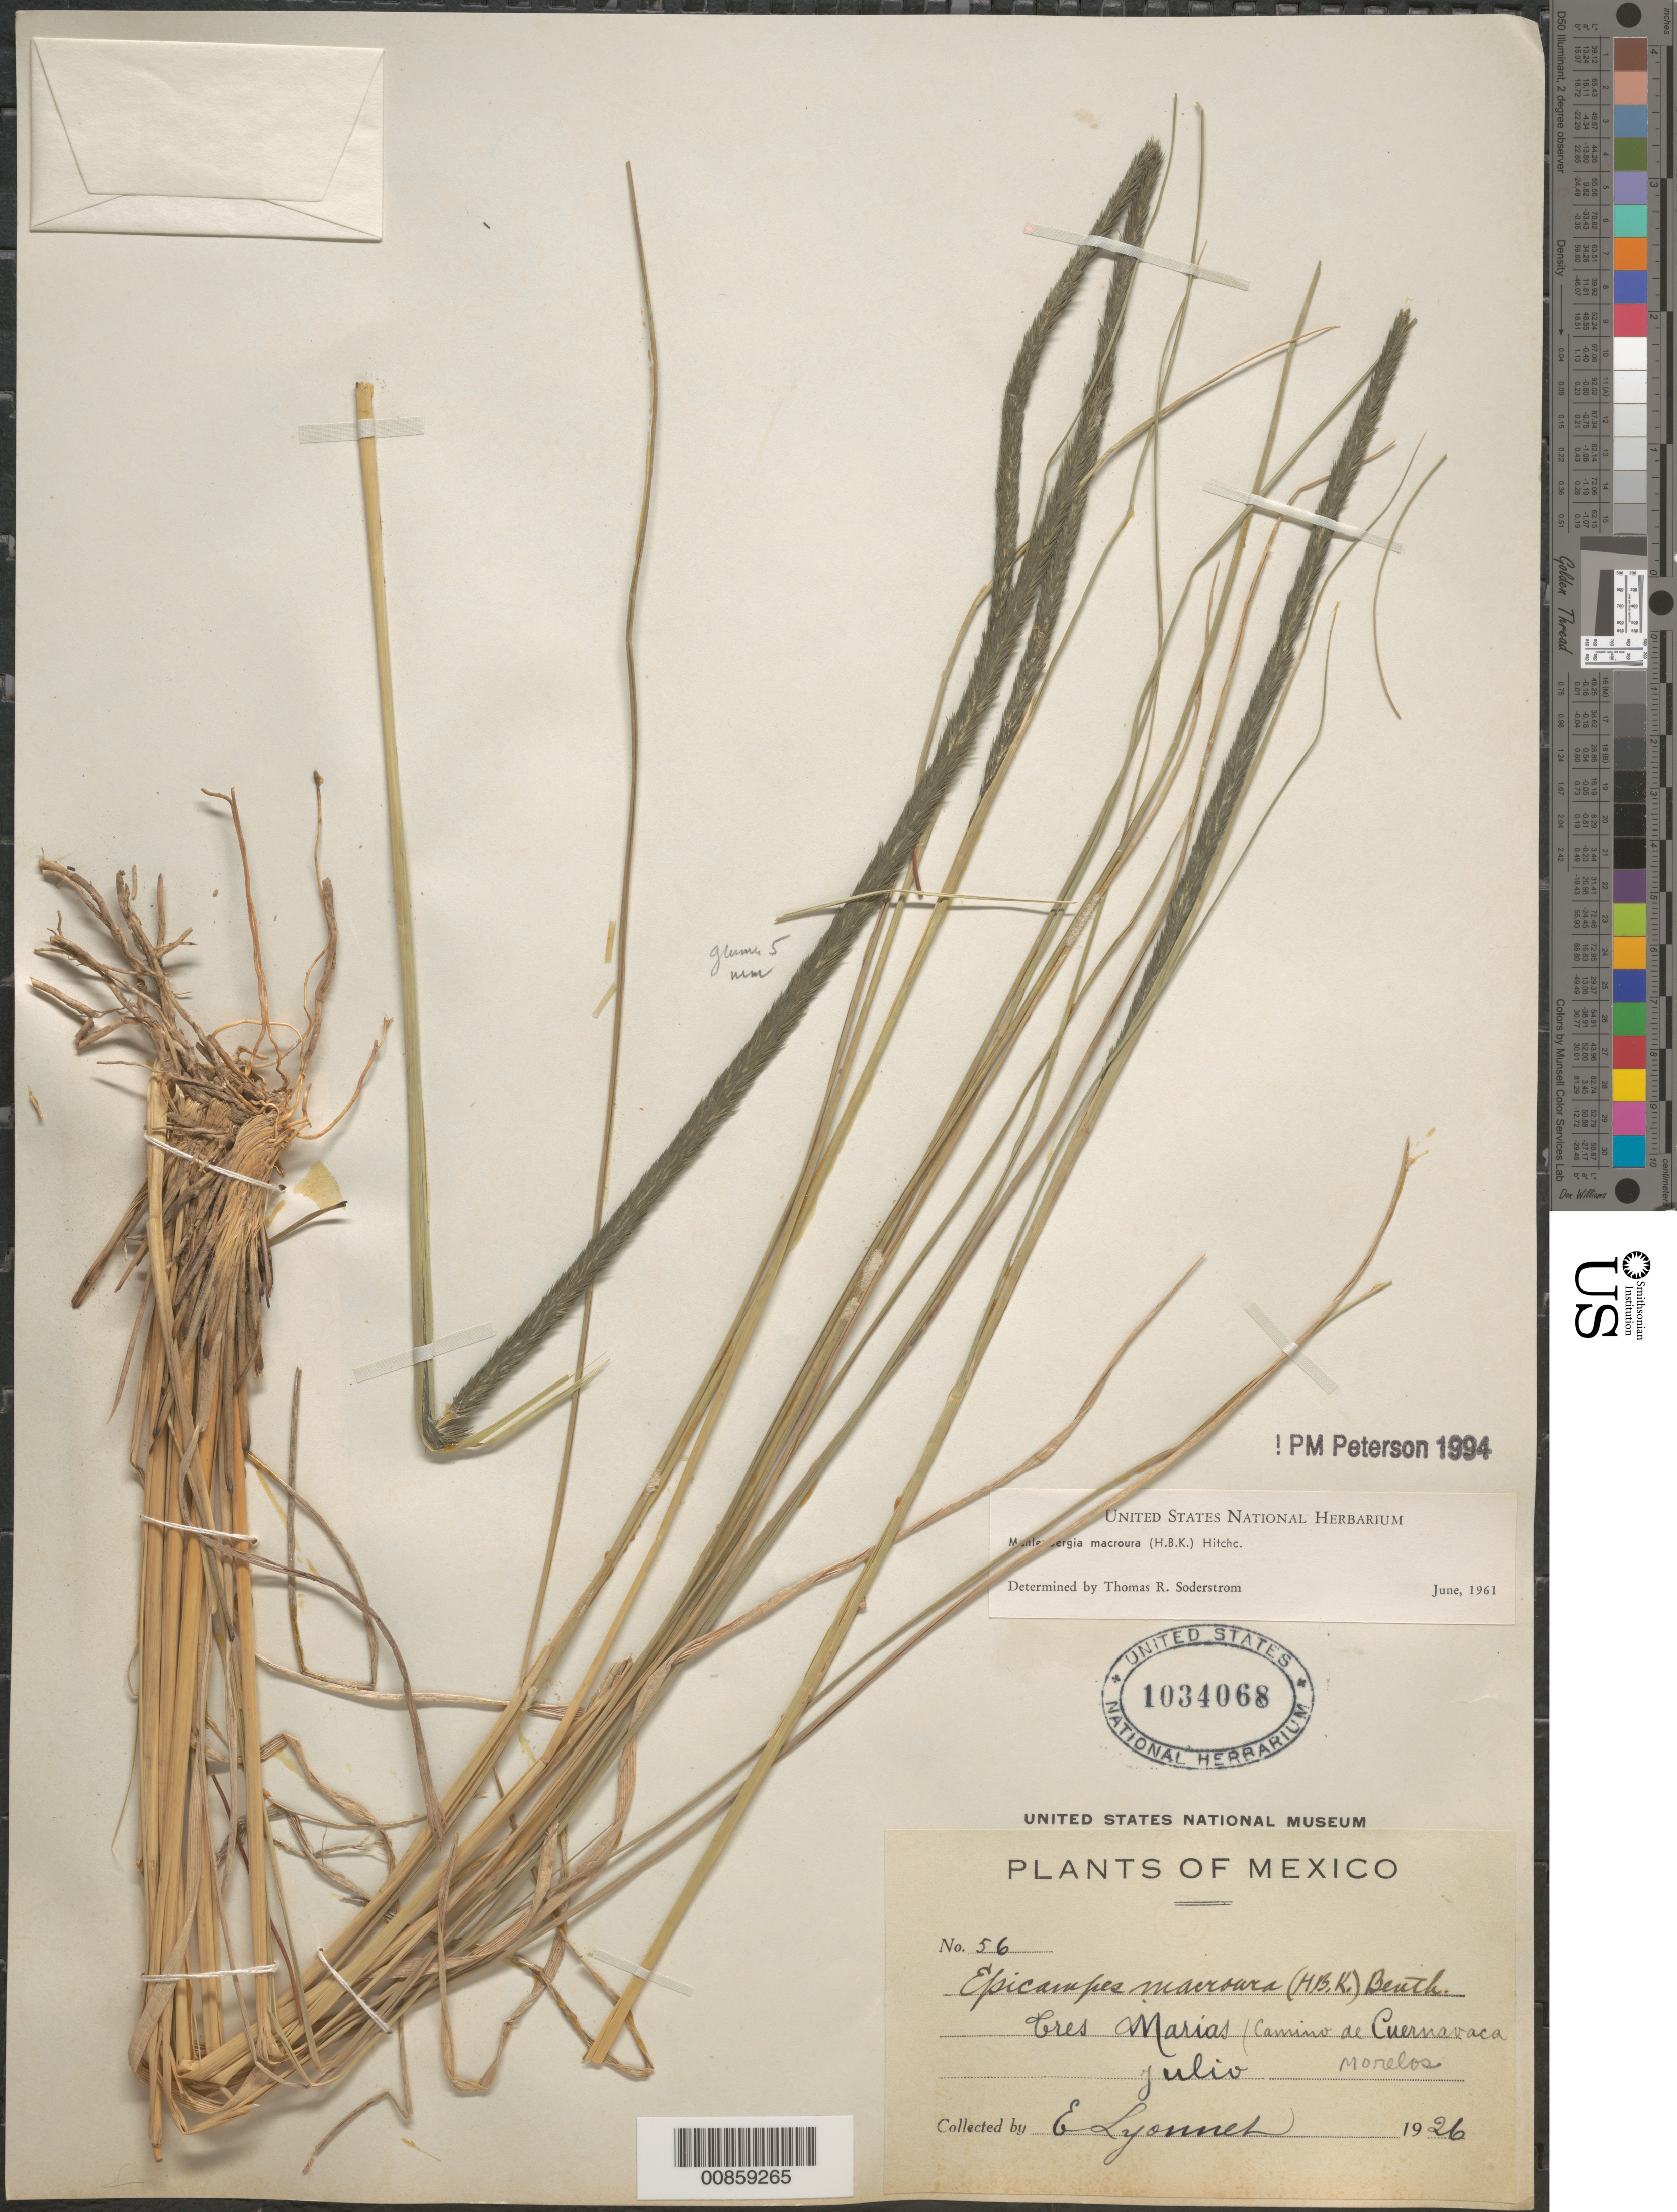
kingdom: Plantae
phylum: Tracheophyta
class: Liliopsida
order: Poales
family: Poaceae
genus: Muhlenbergia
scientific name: Muhlenbergia macroura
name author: (Kunth) Hitchc.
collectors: Bro. E. Lyonnet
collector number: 56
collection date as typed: Jul 1926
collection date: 1926-07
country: Mexico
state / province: Morelos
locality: Tres Marias, camino a Cuernavaca, Mor.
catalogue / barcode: US 1034068